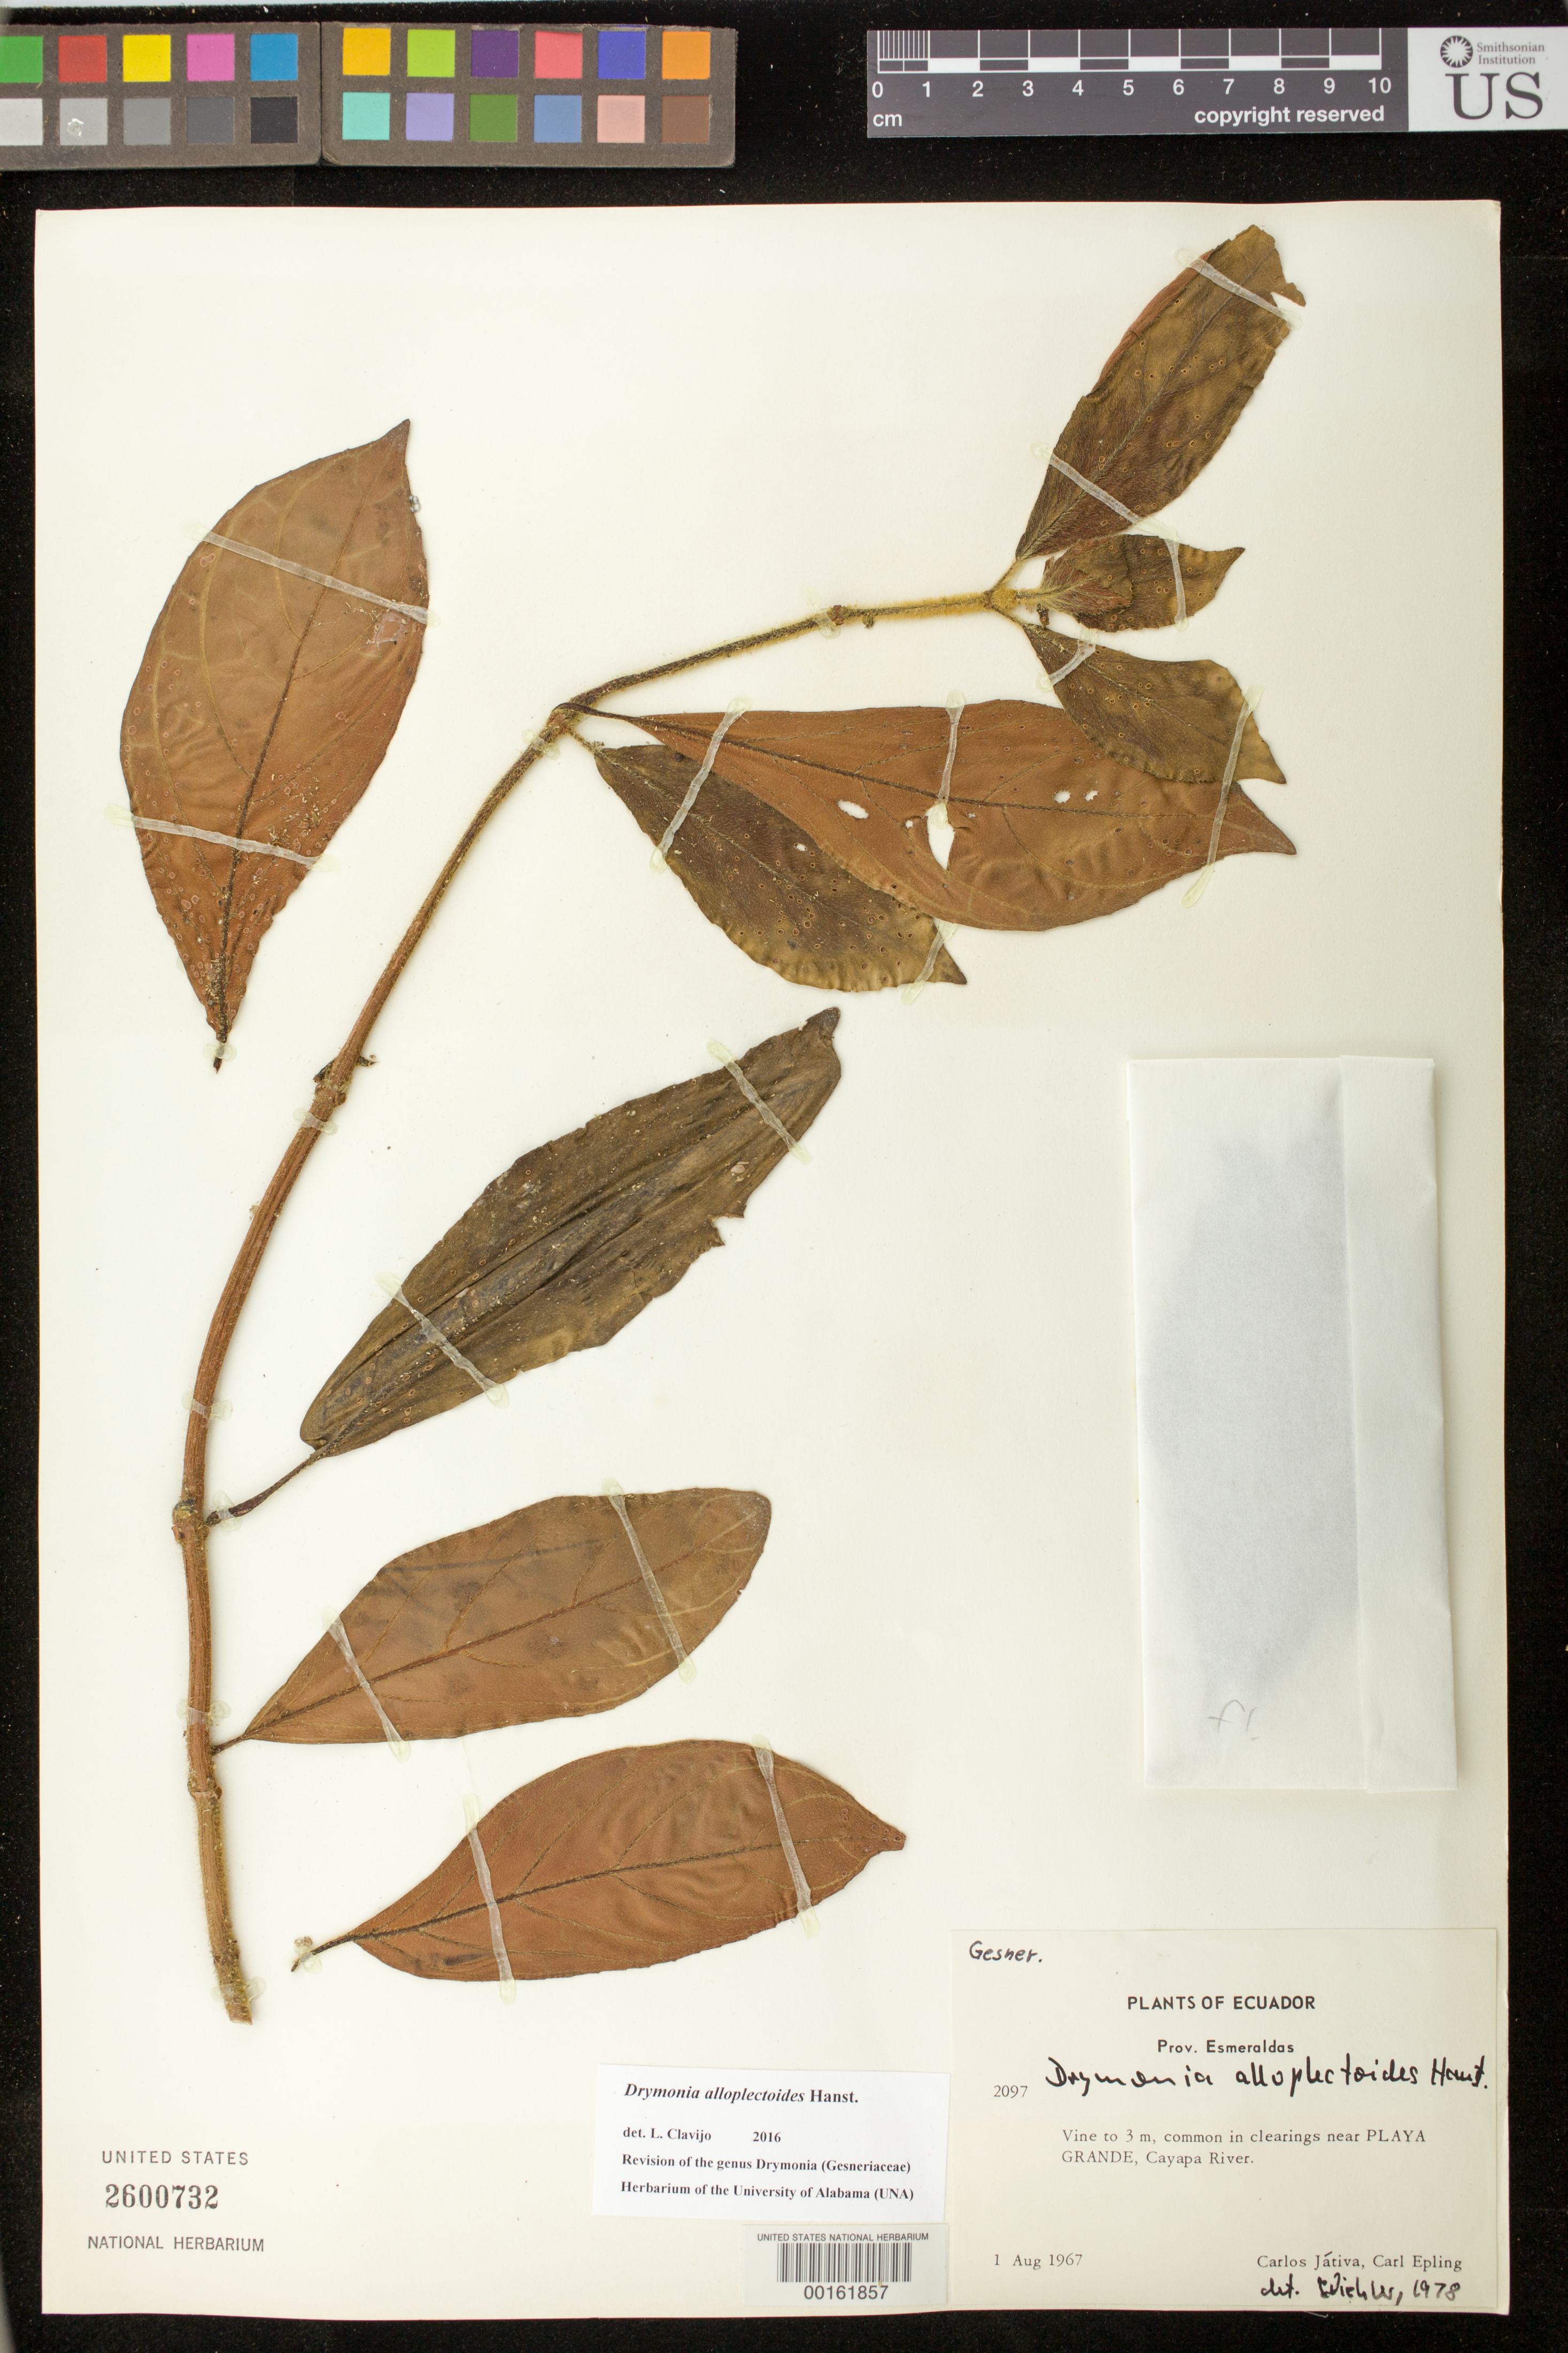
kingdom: Plantae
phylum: Tracheophyta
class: Magnoliopsida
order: Lamiales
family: Gesneriaceae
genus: Drymonia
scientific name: Drymonia alloplectoides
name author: Hanst.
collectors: C. D. Játiva & C. C. Epling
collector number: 2097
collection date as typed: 01 Aug 1967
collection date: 1967-08-01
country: Ecuador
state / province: Esmeraldas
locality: Near Playa Grande, Cayapa River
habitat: Common in clearings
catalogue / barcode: US 2600732